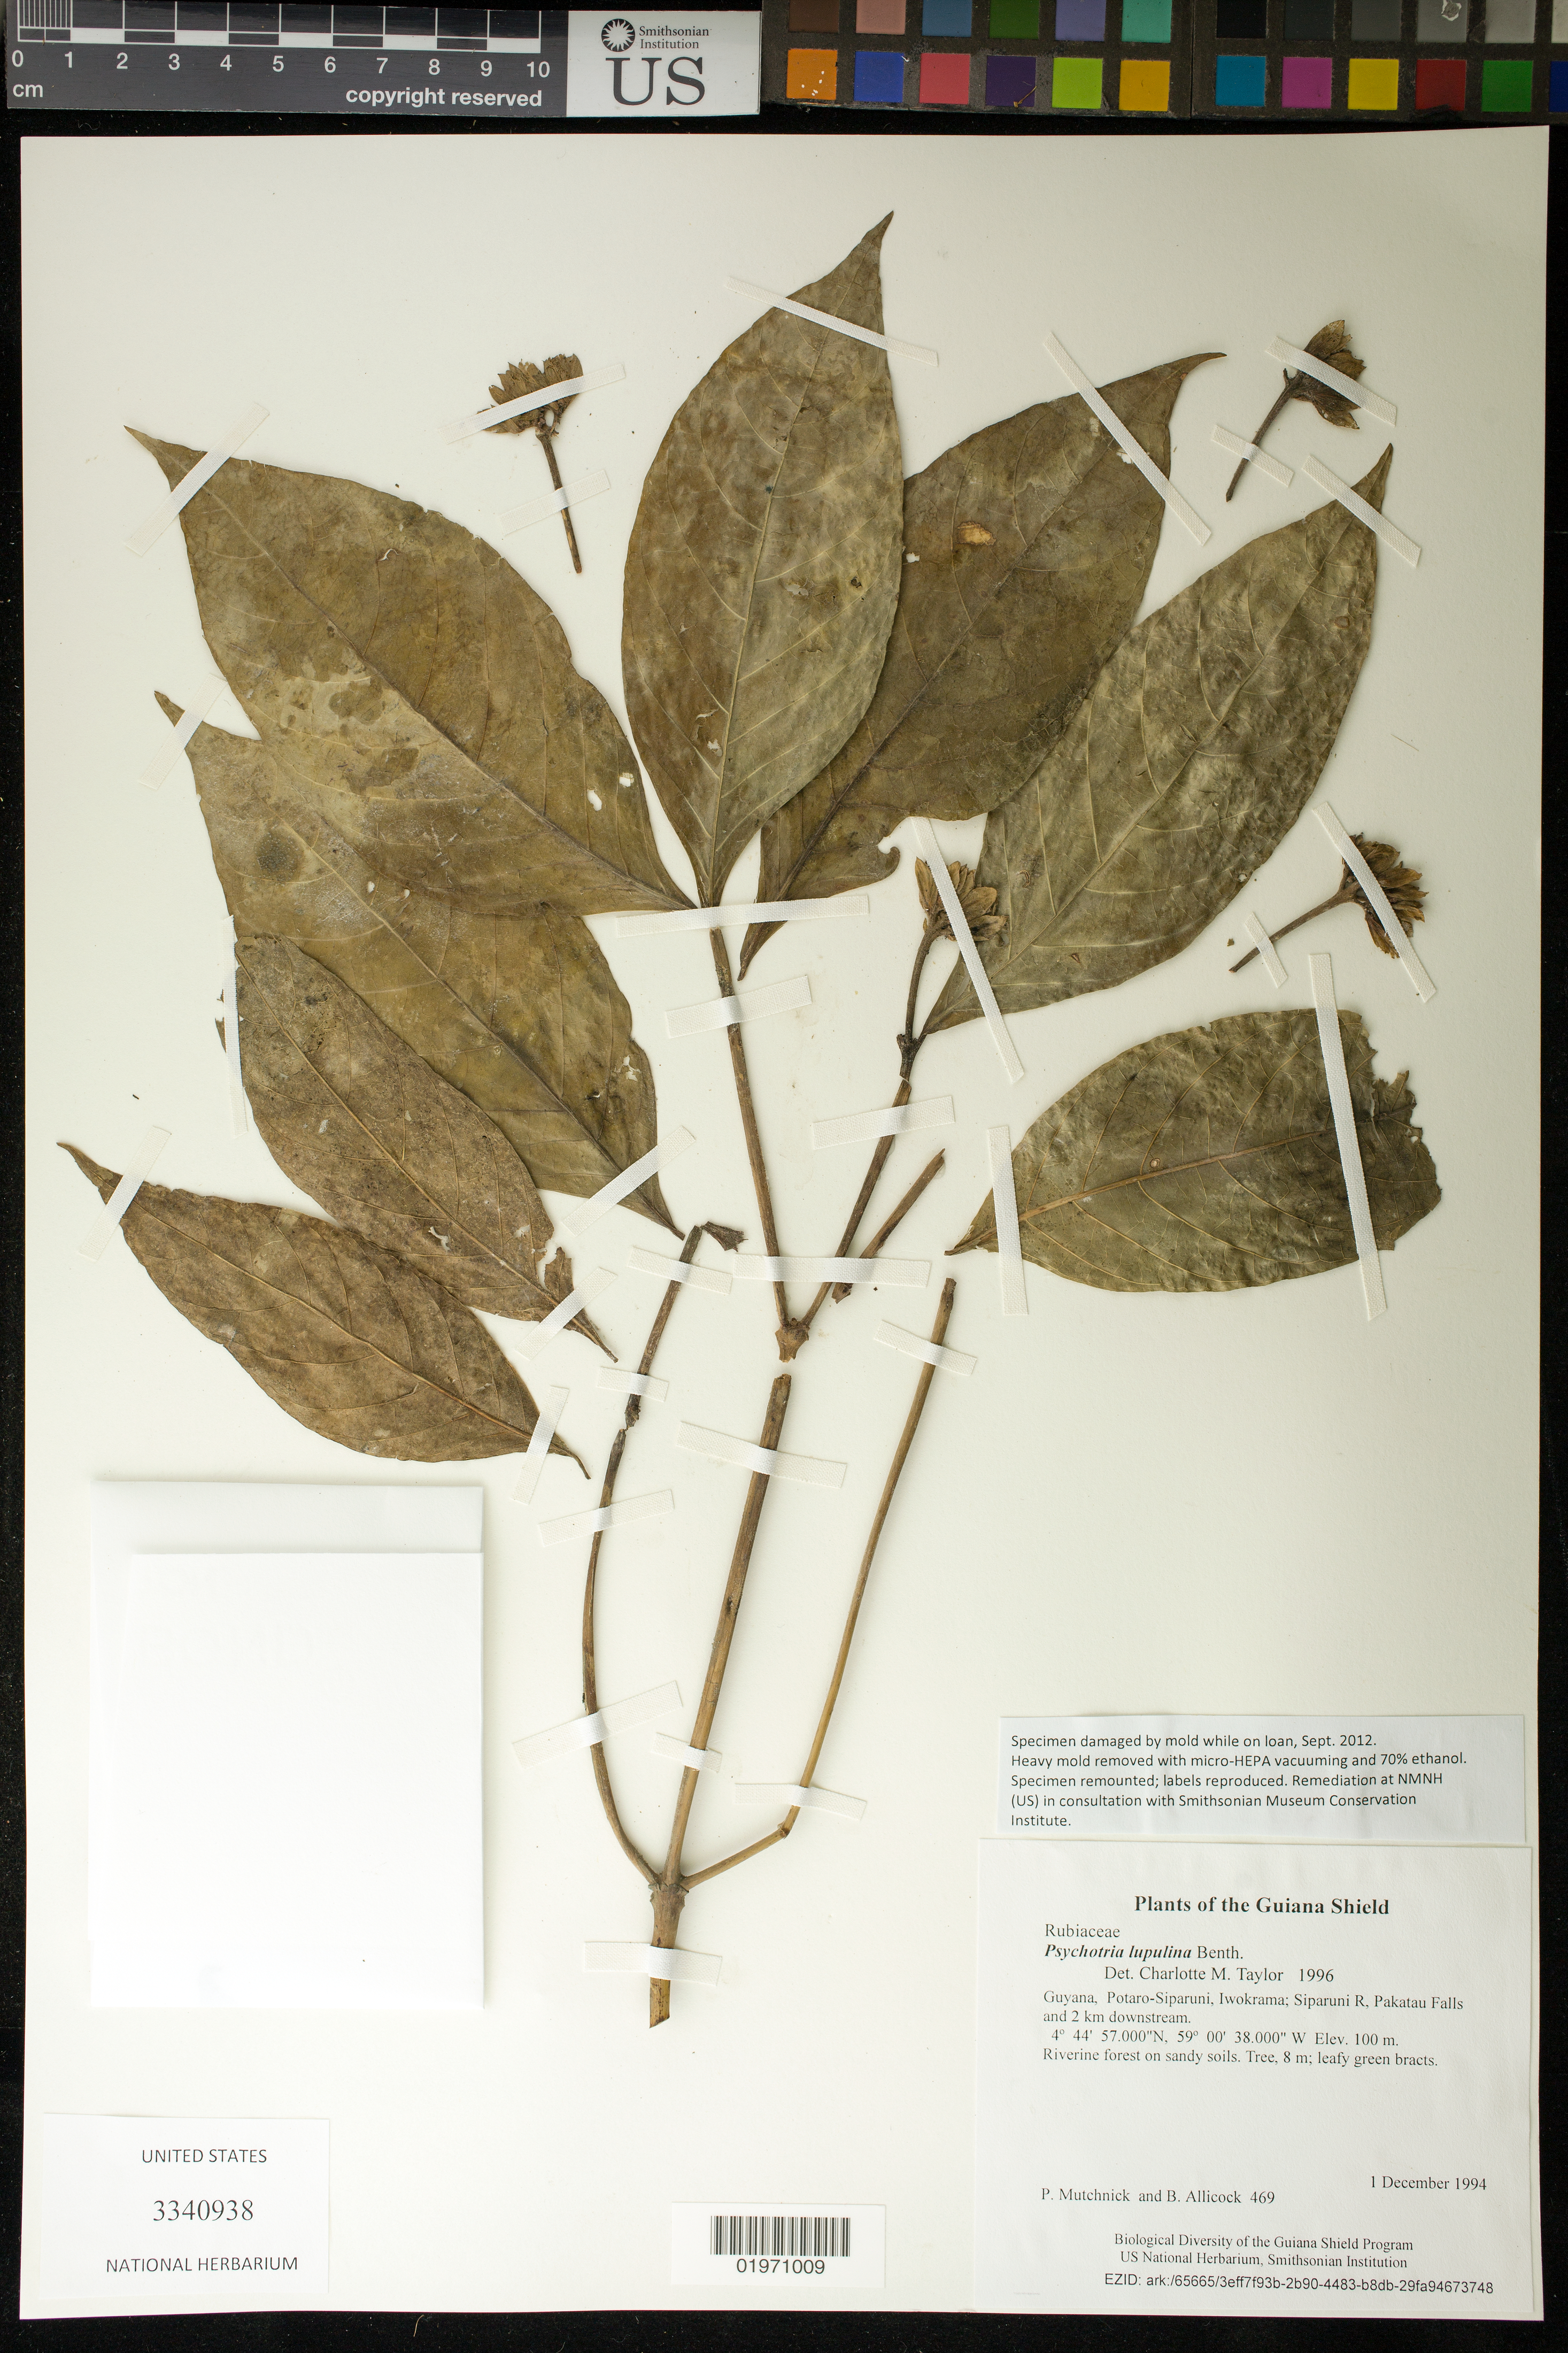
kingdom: Plantae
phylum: Tracheophyta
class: Magnoliopsida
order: Gentianales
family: Rubiaceae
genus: Psychotria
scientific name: Psychotria lupulina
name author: Benth.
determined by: Taylor, Charlotte M.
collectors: P. Mutchnick & B. Allicock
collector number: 469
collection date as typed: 1 December 1994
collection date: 1994-12-01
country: Guyana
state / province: Potaro-Siparuni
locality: Iwokrama; Siparuni R, Pakatau Falls and 2 km downstream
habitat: Riverine forest on sandy soils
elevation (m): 100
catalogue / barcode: US 3340938